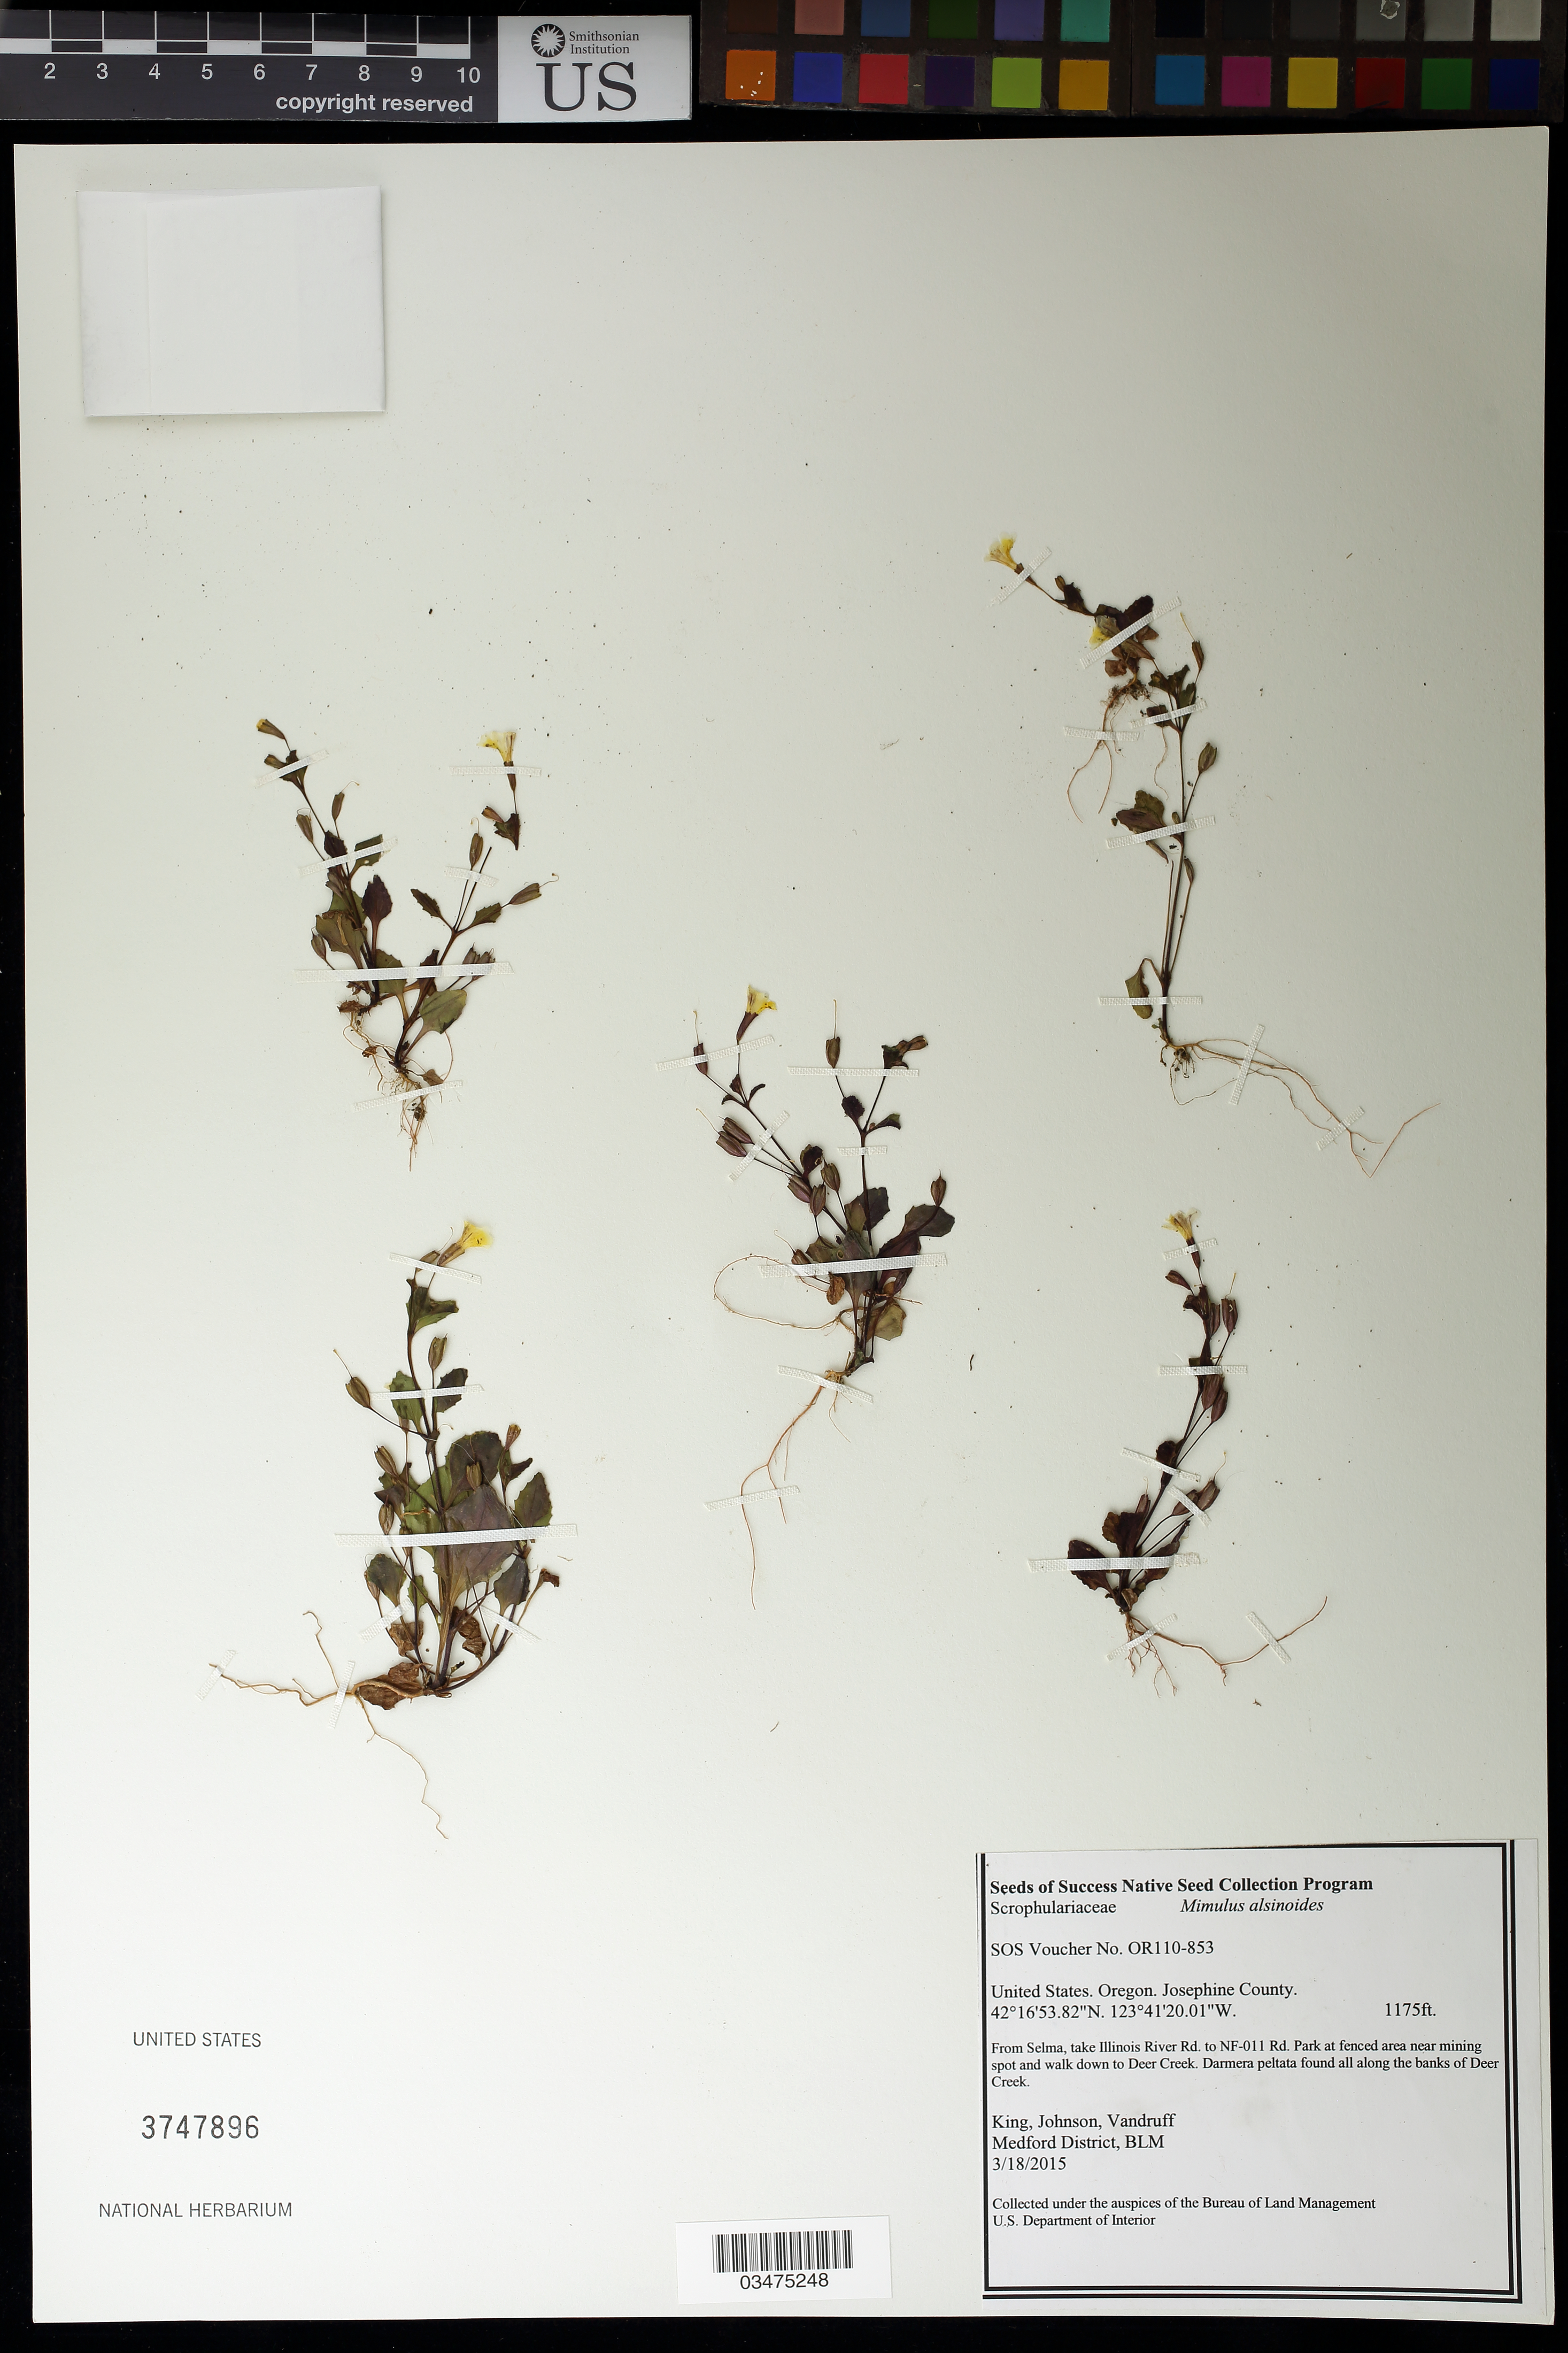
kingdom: Plantae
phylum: Tracheophyta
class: Magnoliopsida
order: Lamiales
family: Phrymaceae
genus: Mimulus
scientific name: Mimulus alsinoides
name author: Douglas ex Benth.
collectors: King, --, -- Johnson & -. Vandruff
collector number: OR110-853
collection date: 2015-03-18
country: United States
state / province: Oregon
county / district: Josephine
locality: Along the bank of Deer Creek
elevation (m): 358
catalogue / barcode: US 3747896